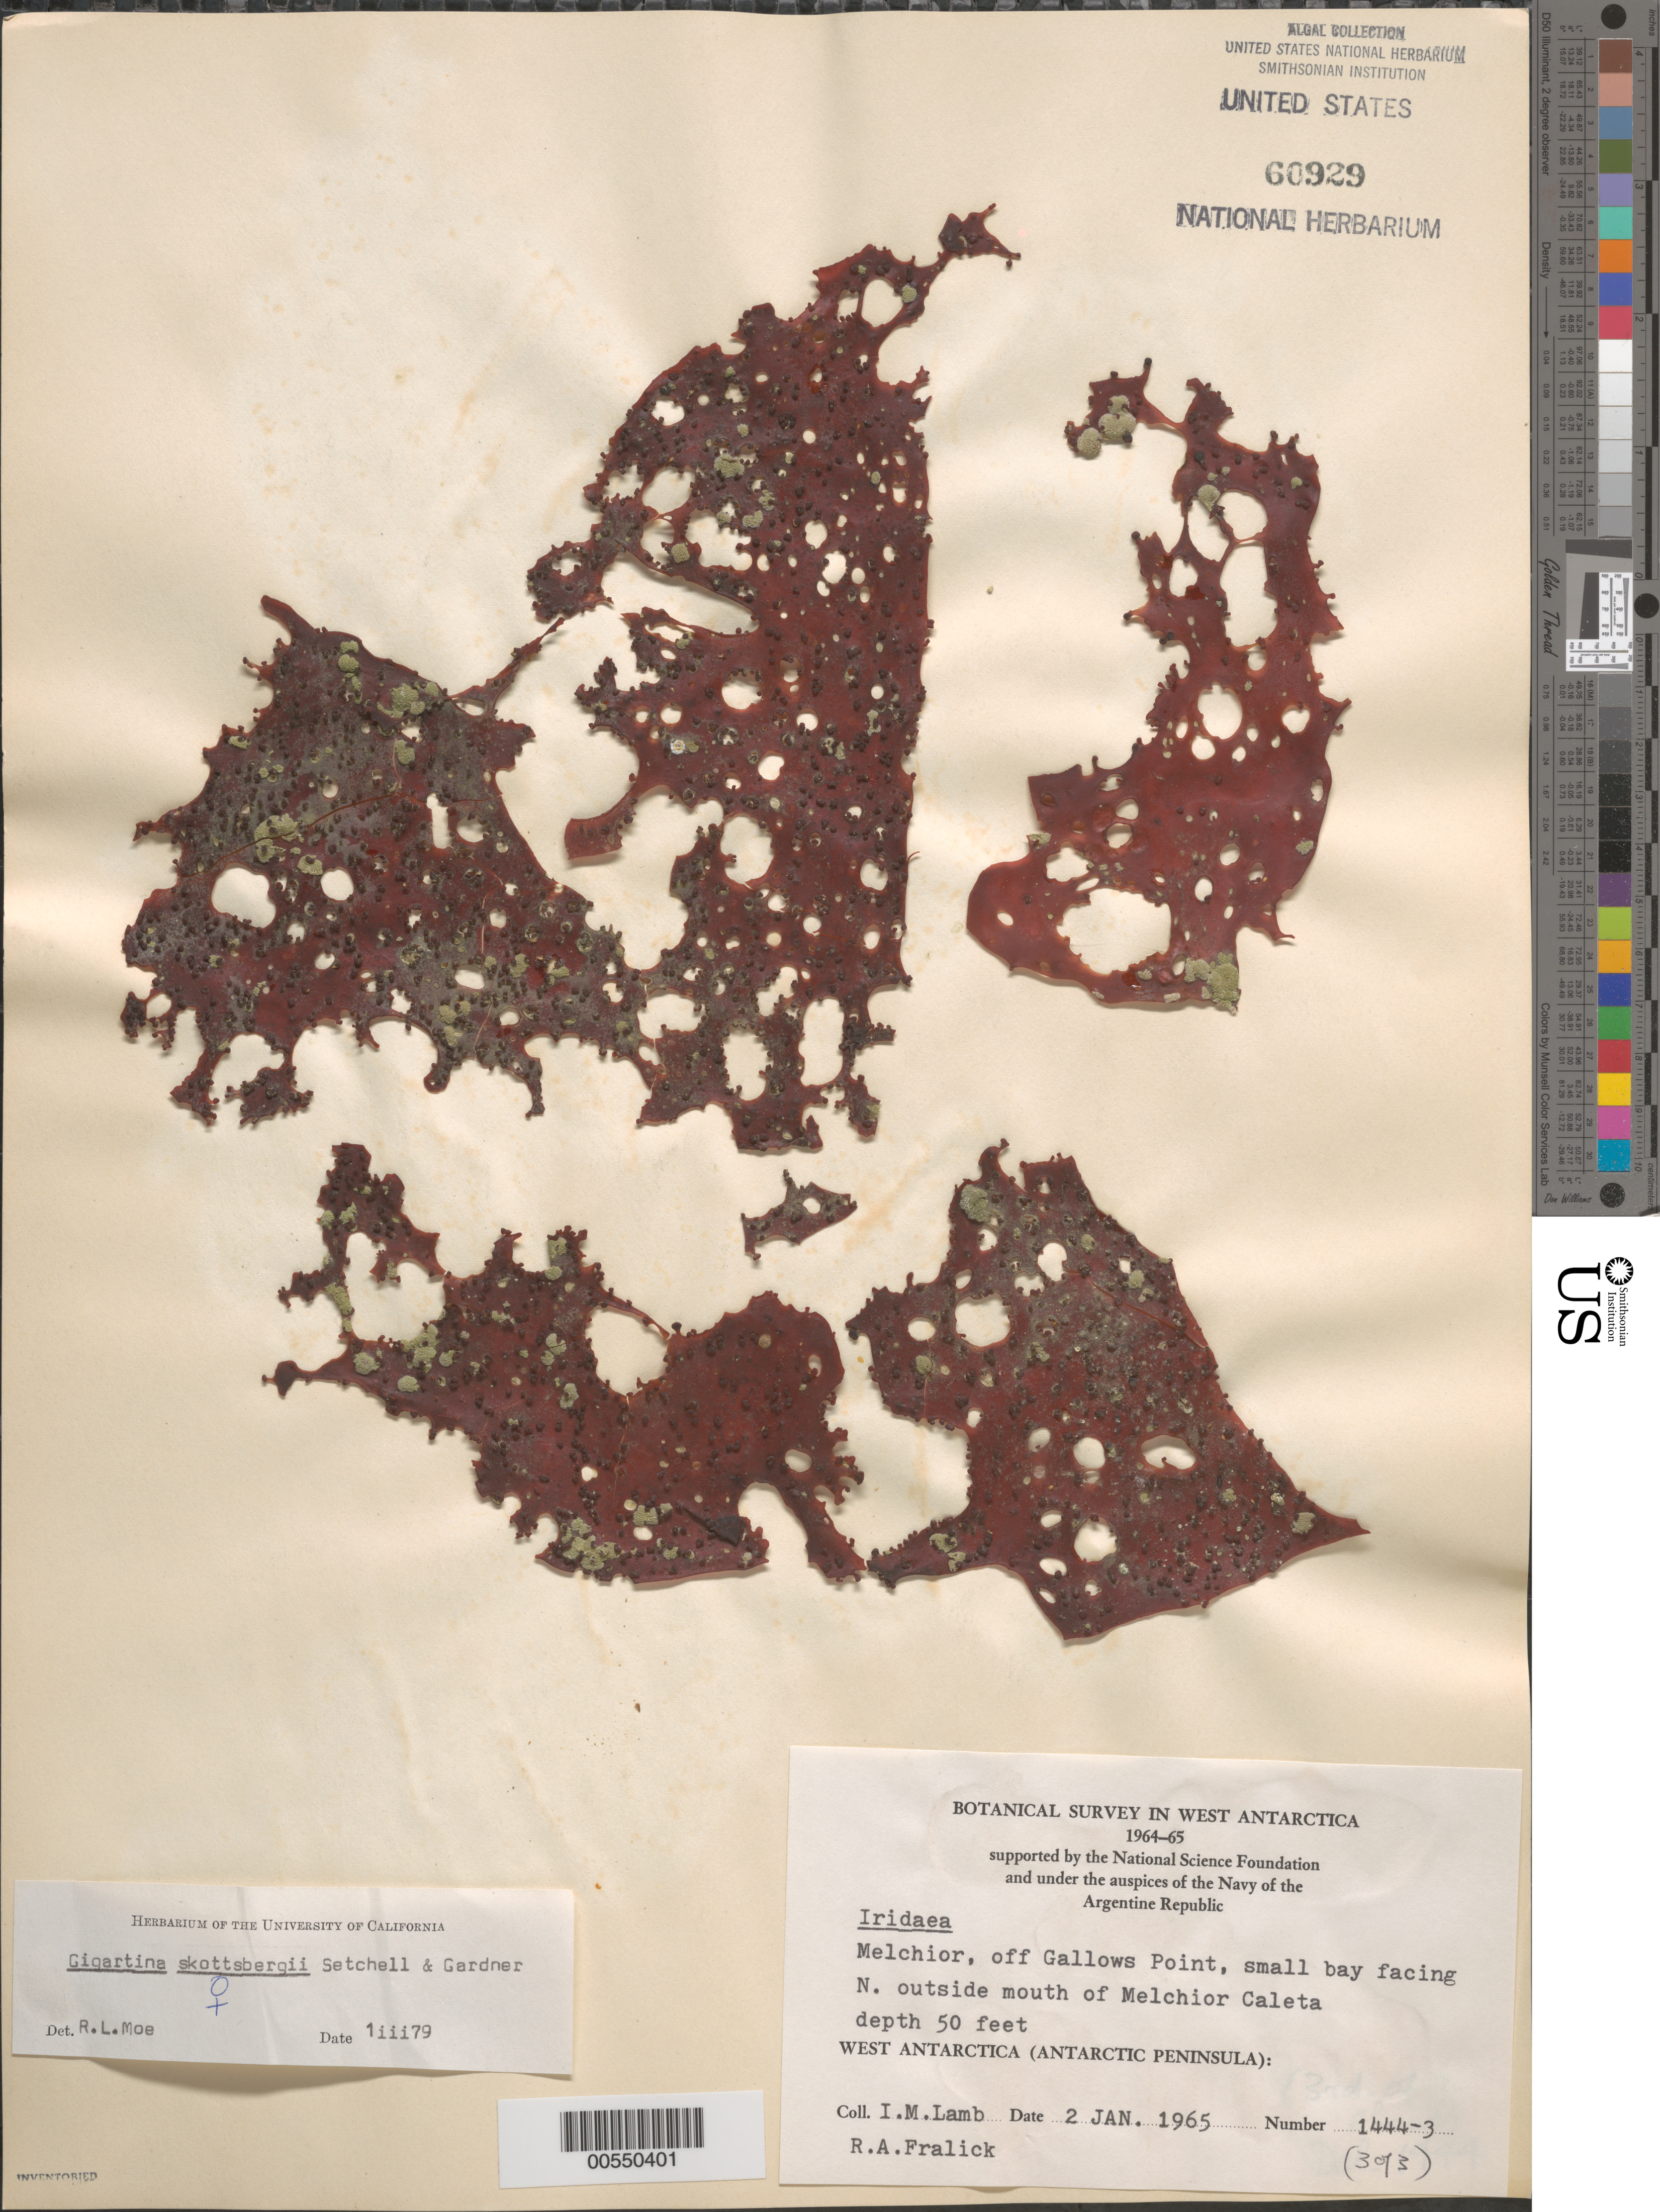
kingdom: Plantae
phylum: Rhodophyta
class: Florideophyceae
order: Gigartinales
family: Gigartinaceae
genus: Sarcopeltis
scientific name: Sarcopeltis skottsbergii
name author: (Setchell & N.L. Gardner) Hommersand et al.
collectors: I. M. Lamb & R. Fralick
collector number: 1444-3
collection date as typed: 02 Jan 1965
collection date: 1965-01-02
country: Antarctica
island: Gamma Island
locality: Off Gallows Point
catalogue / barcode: US 60929